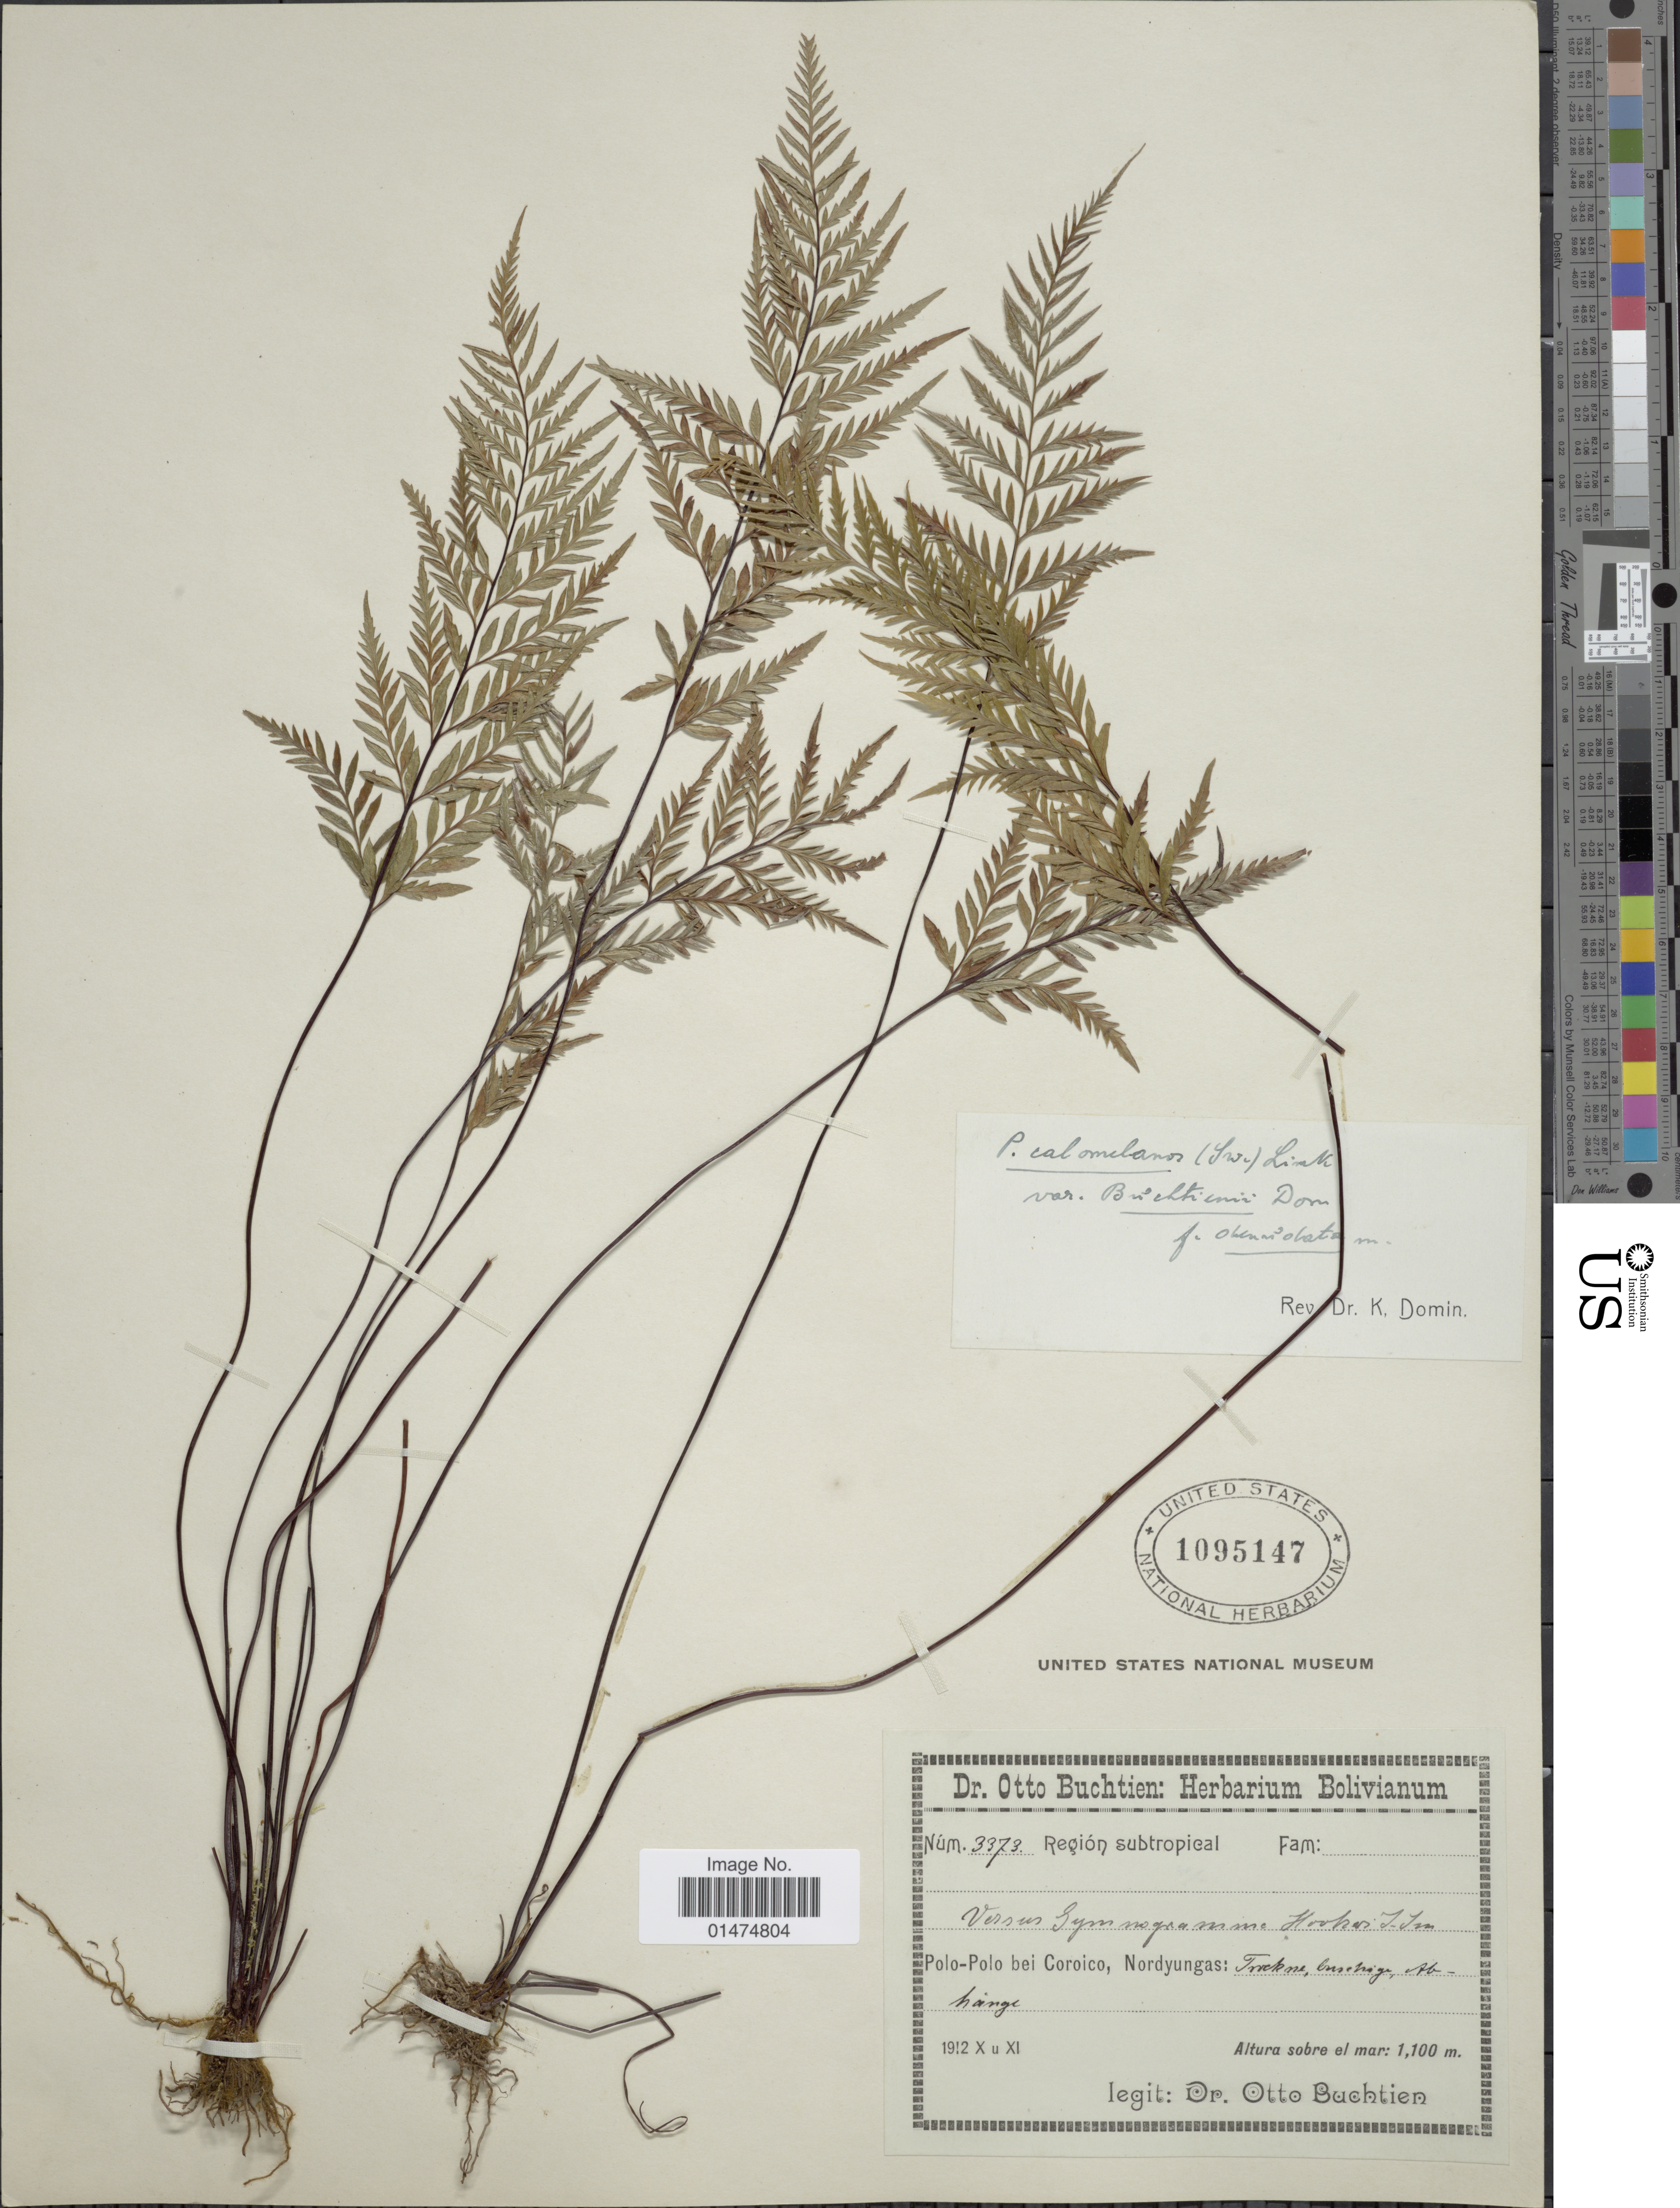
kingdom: Plantae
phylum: Tracheophyta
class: Polypodiopsida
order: Polypodiales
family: Pteridaceae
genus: Pityrogramma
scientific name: Pityrogramma calomelanos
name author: (L.) Link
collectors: O. Buchtien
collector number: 3373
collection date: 1912-10-11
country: Bolivia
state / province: La Paz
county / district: Nor Yungas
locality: Polo-Polo bei Coroico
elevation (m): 1100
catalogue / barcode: US 1095147